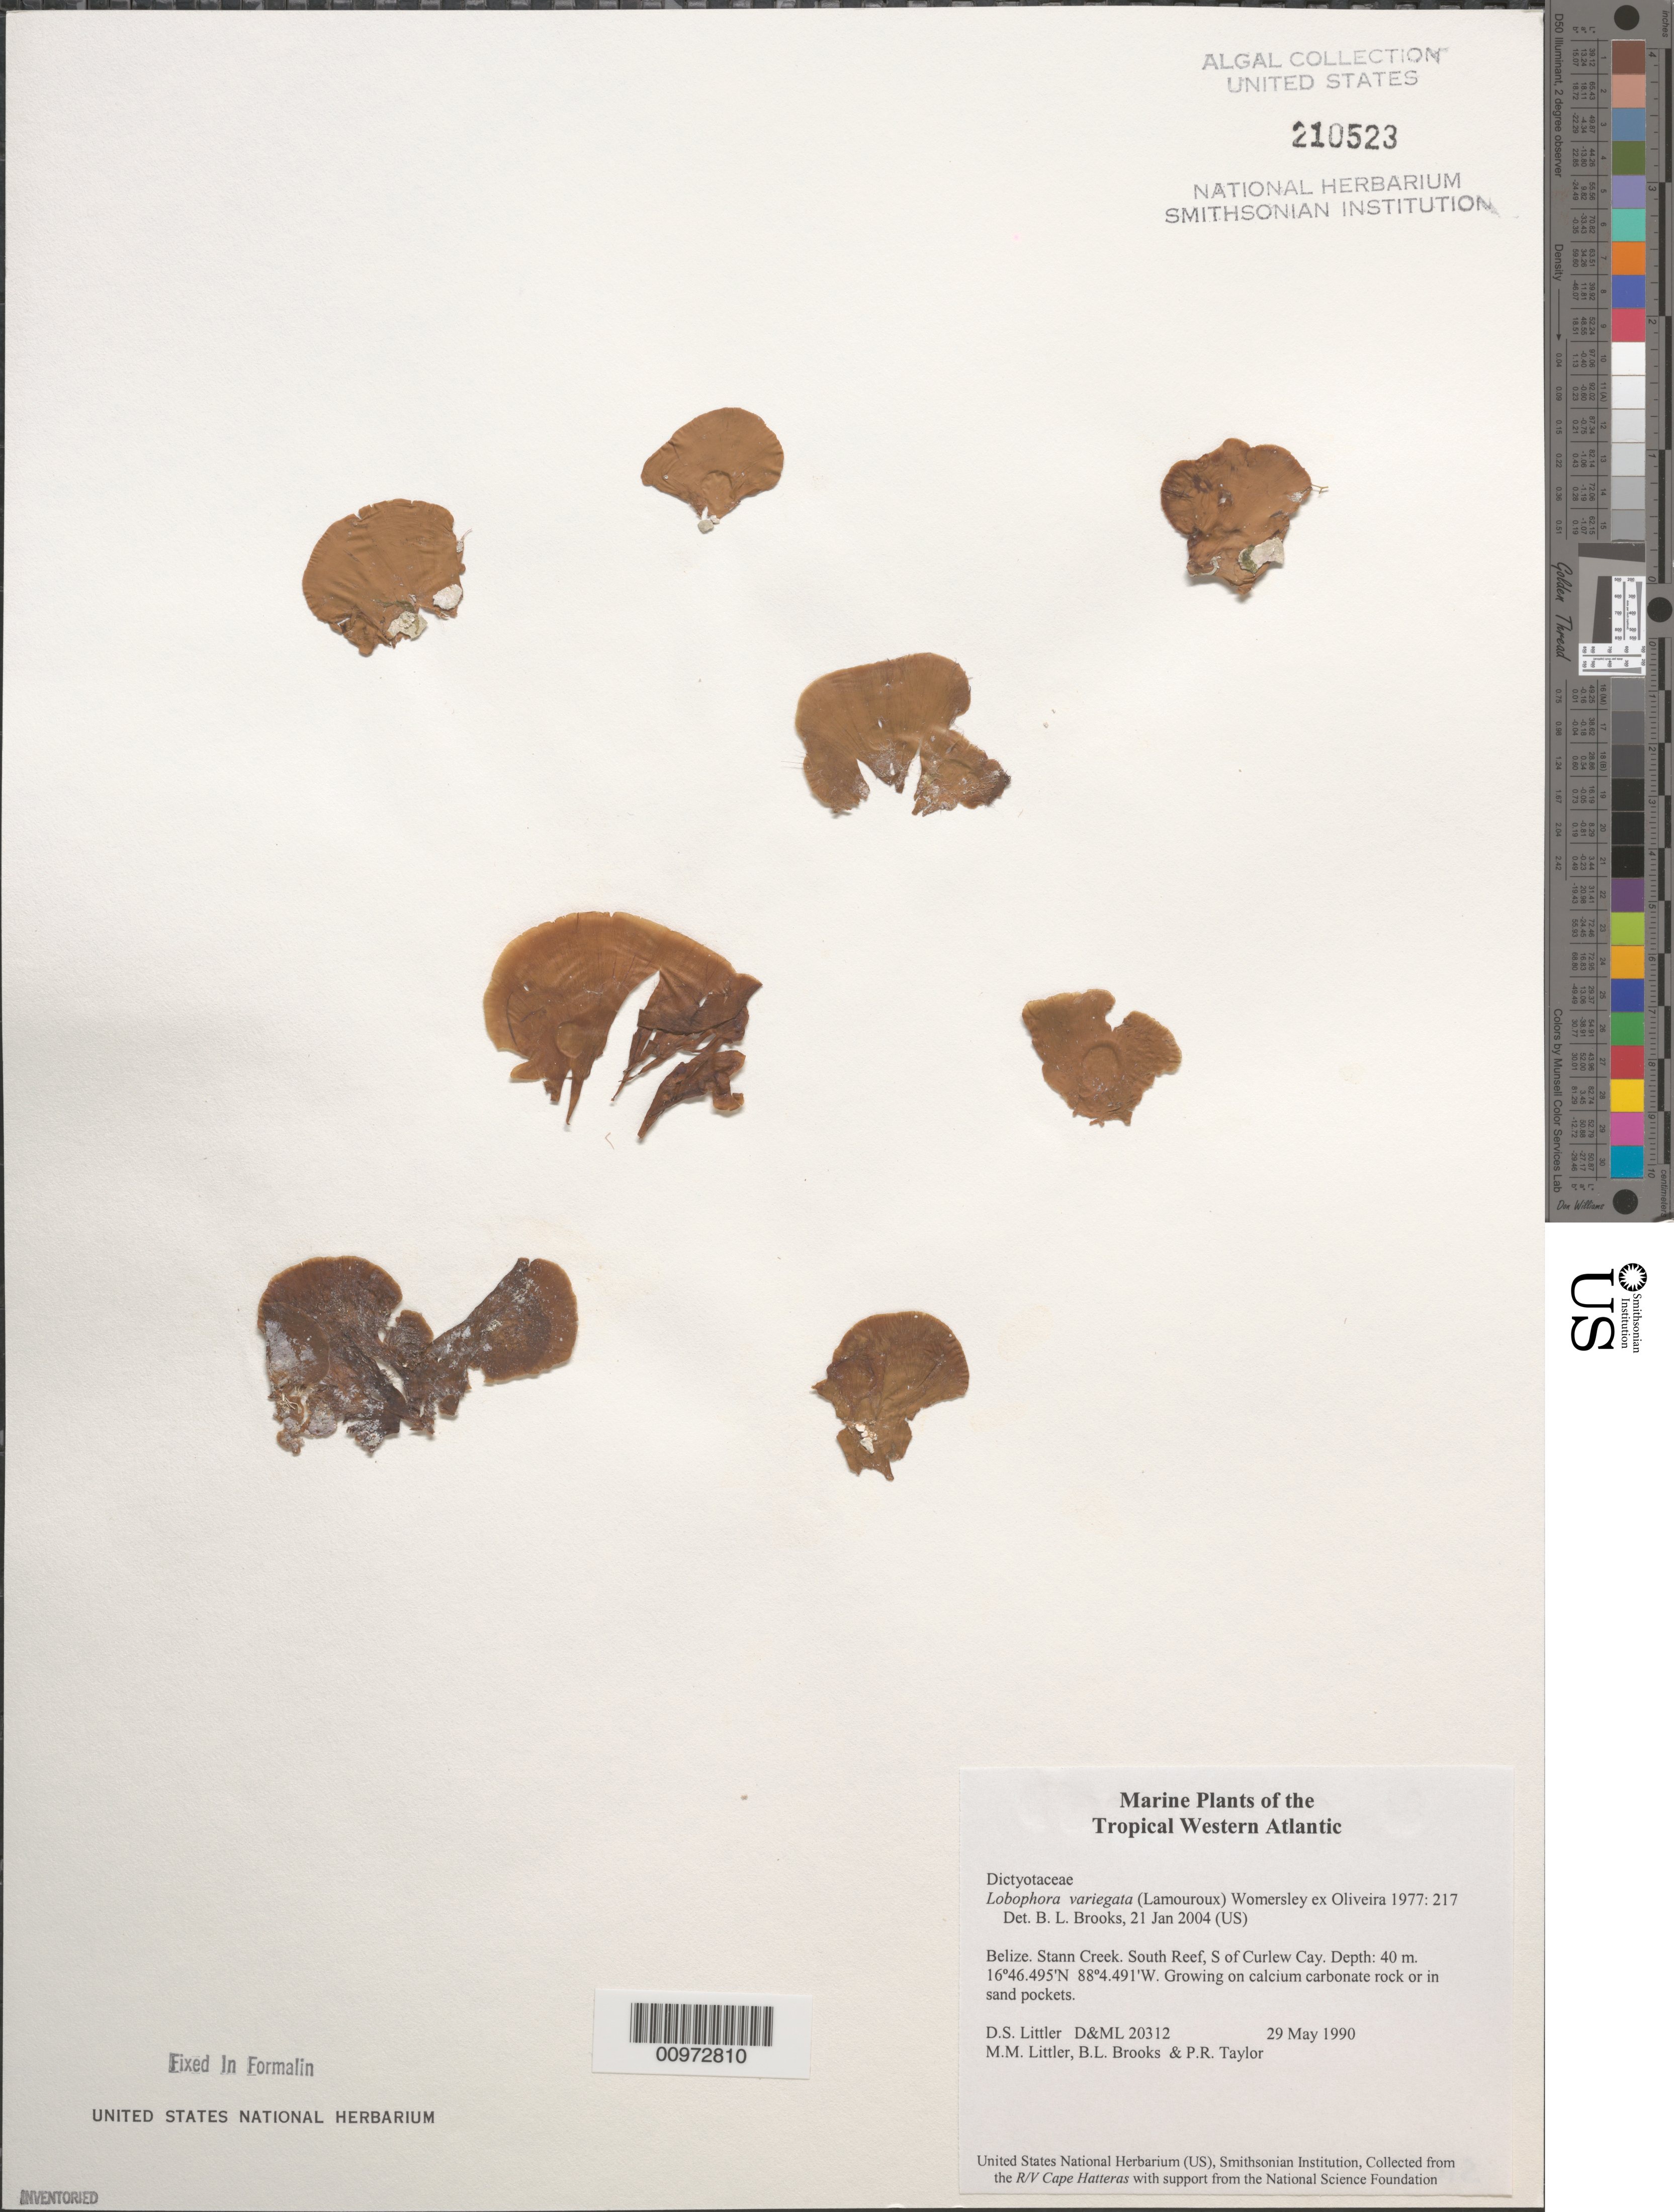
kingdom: Chromista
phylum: Ochrophyta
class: Phaeophyceae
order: Dictyotales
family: Dictyotaceae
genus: Lobophora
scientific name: Lobophora variegata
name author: (J.V.Lamouroux) Womersley & E.C. Oliveira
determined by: Brooks, B. L., (BOT), Smithsonian Institution - National Museum of Natural History (UNITED STATES)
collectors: D. S. Littler, M. M. Littler, B. Brooks & P. R. Taylor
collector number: D&ML 20312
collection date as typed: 29 May 1990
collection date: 1990-05-29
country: Belize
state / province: Stann Creek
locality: South Reef, south of Curlew Cay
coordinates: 16 46.495'N, 88 4.491'W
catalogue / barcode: US 210523